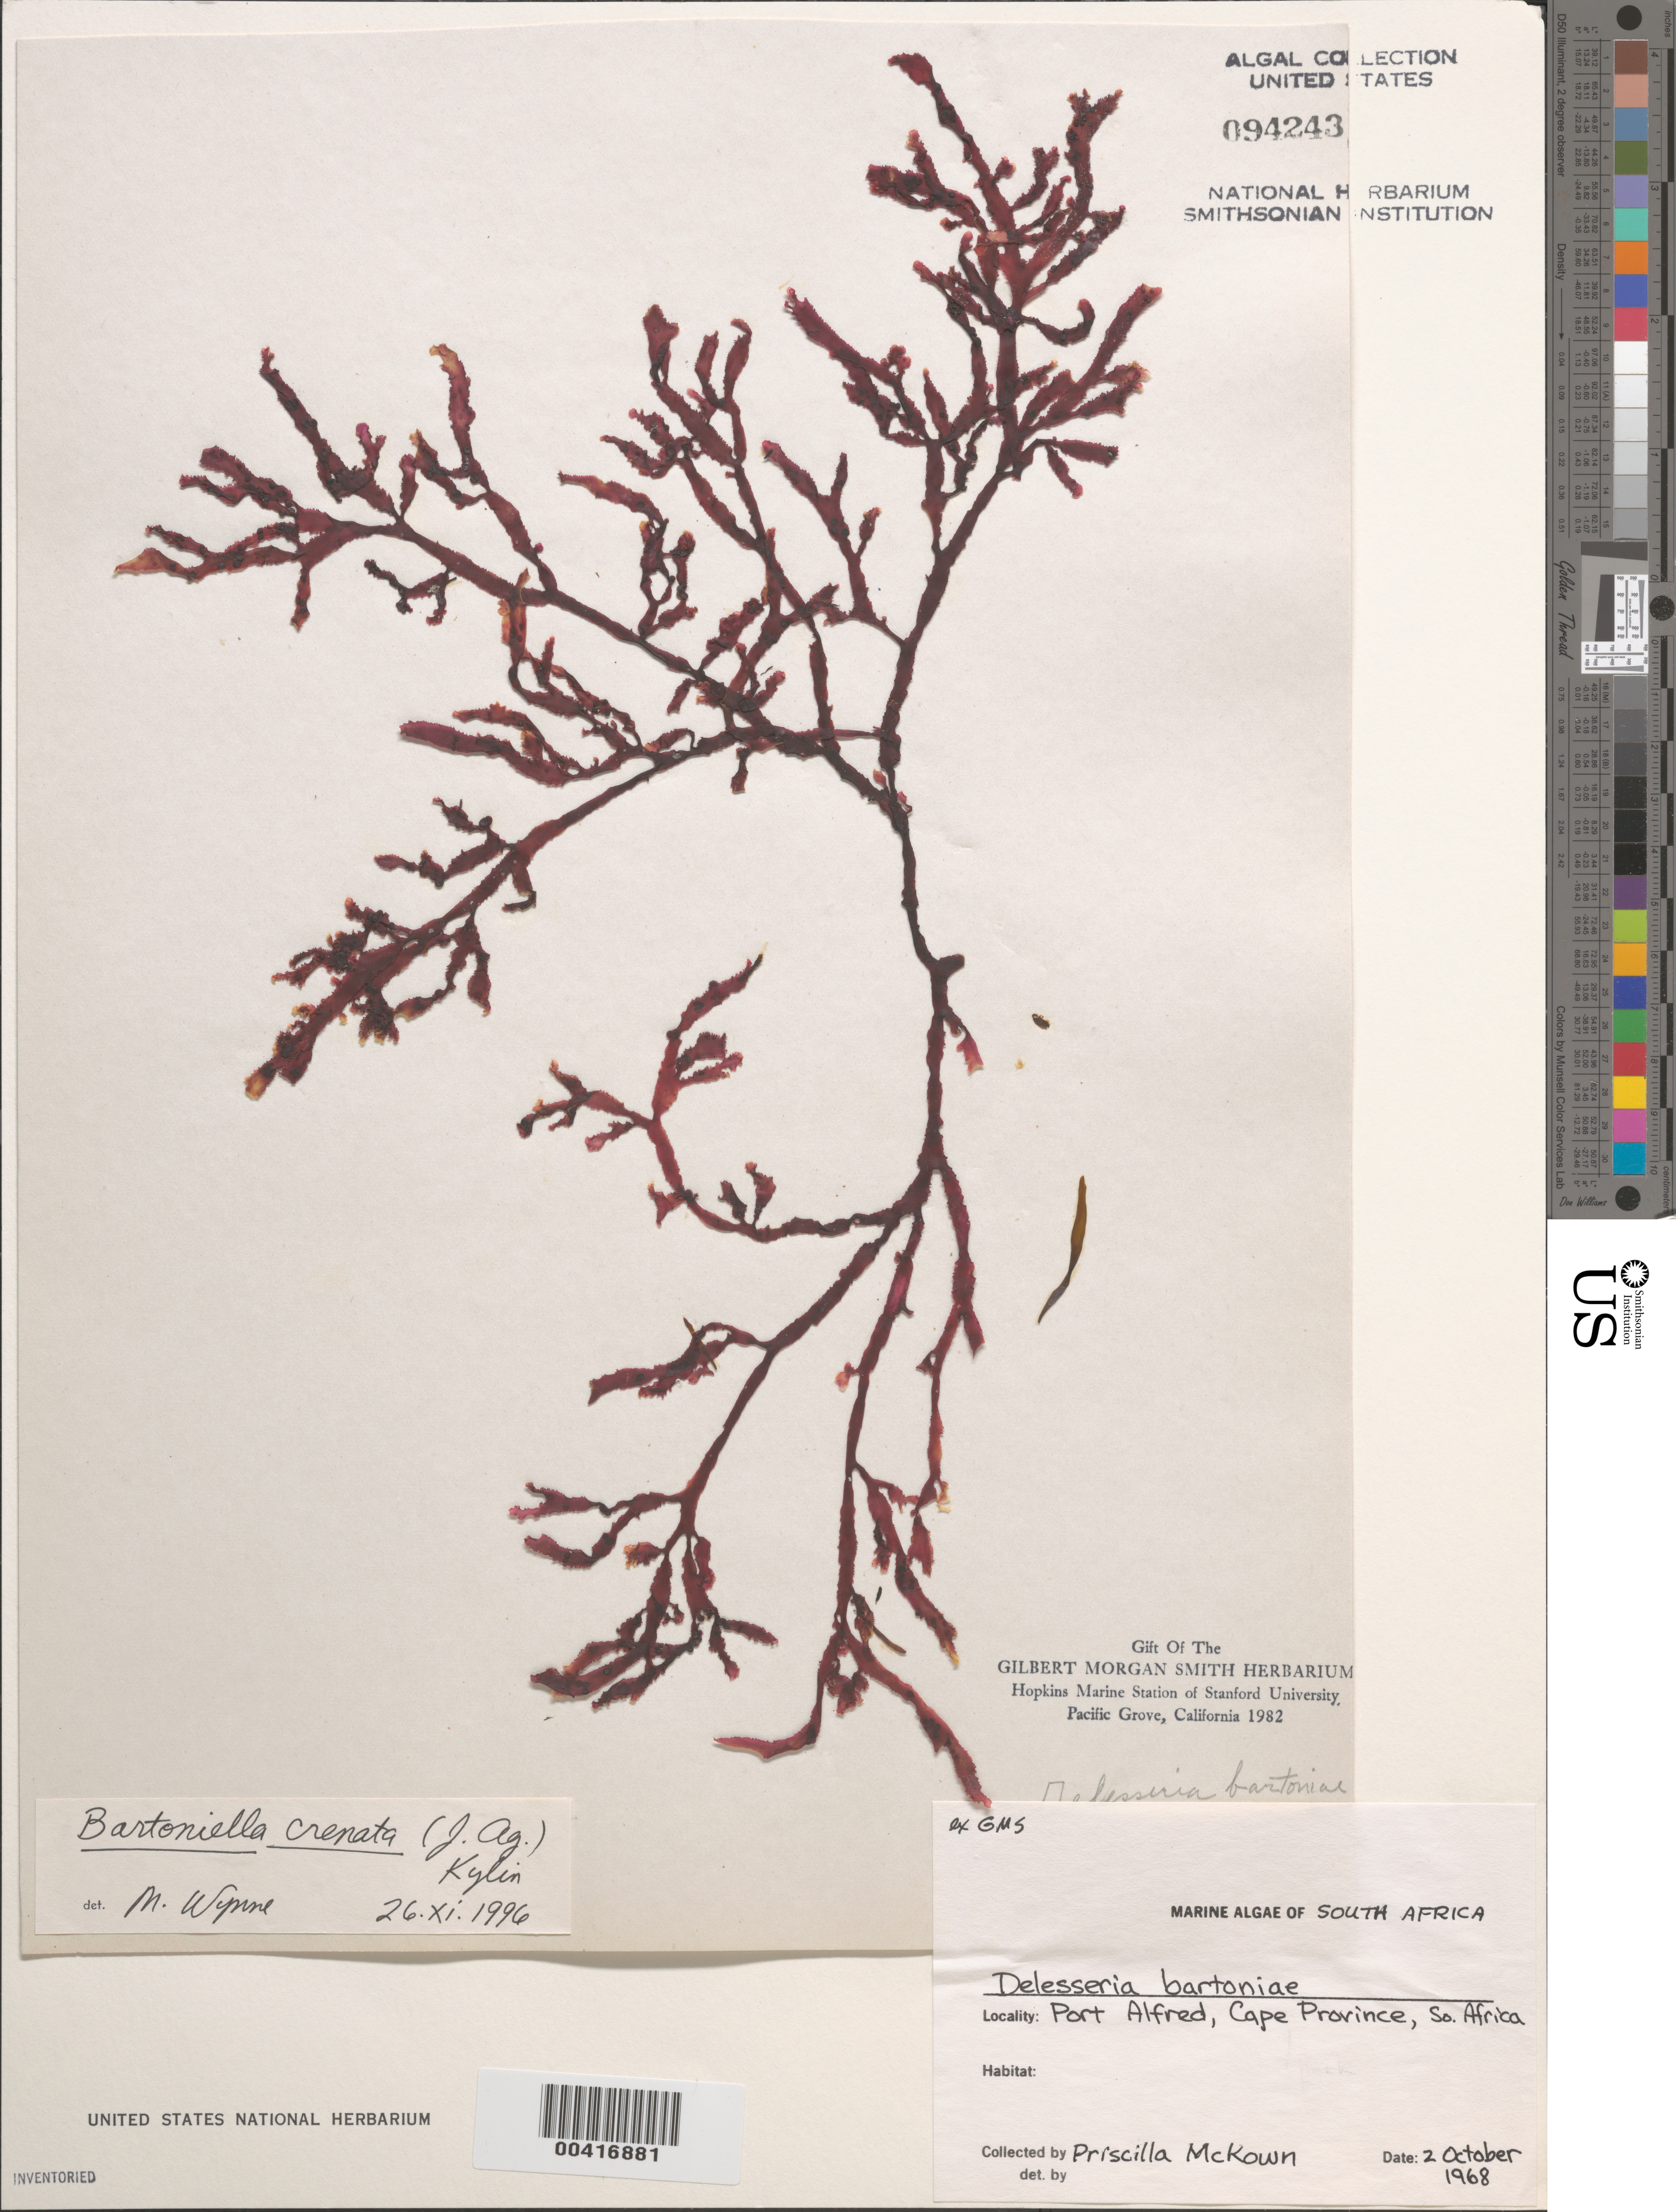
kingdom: Plantae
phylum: Rhodophyta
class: Florideophyceae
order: Ceramiales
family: Delesseriaceae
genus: Bartoniella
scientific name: Bartoniella crenata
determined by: Wynne, M. J.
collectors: P. McKown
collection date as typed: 02 Oct 1968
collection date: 1968-10-02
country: South Africa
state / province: Eastern Cape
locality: Port alfred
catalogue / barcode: US 94243